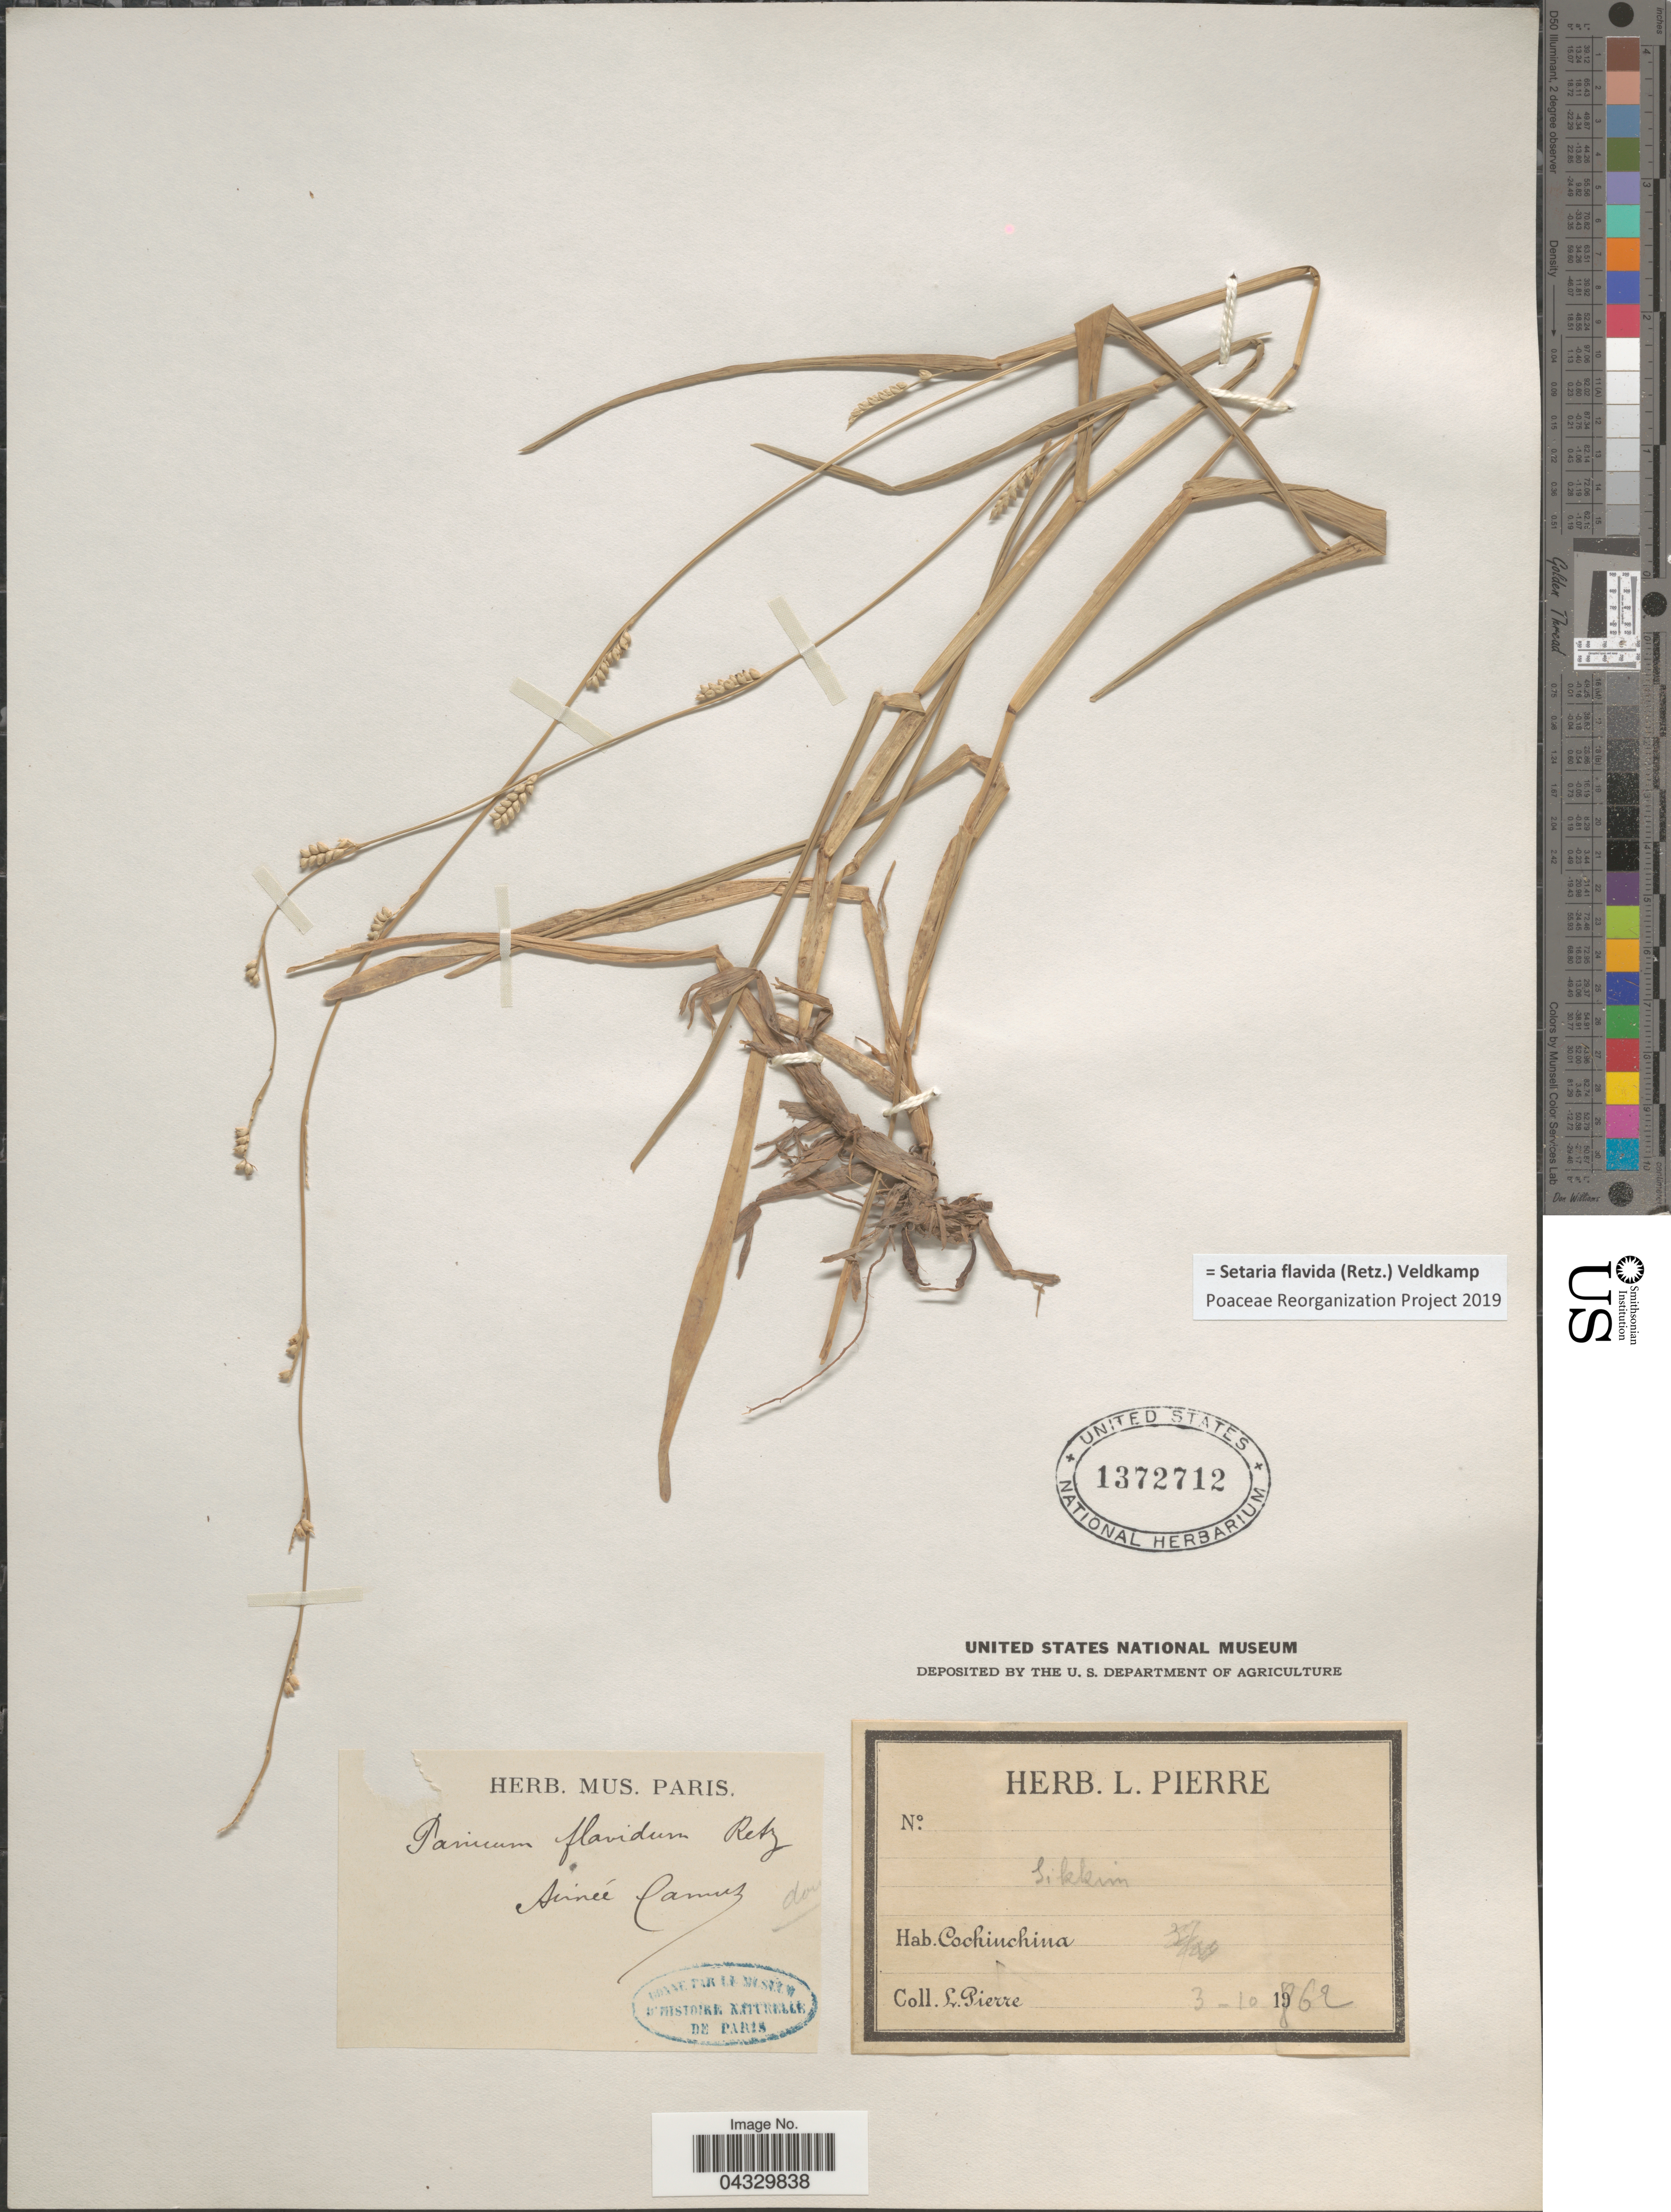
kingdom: Plantae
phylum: Tracheophyta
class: Liliopsida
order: Poales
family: Poaceae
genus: Setaria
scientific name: Setaria flavida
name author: (Retz.) Veldkamp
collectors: L. Pierre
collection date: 1862-10-03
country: India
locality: Cochinchina. Sikkim.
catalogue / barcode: US 1372712